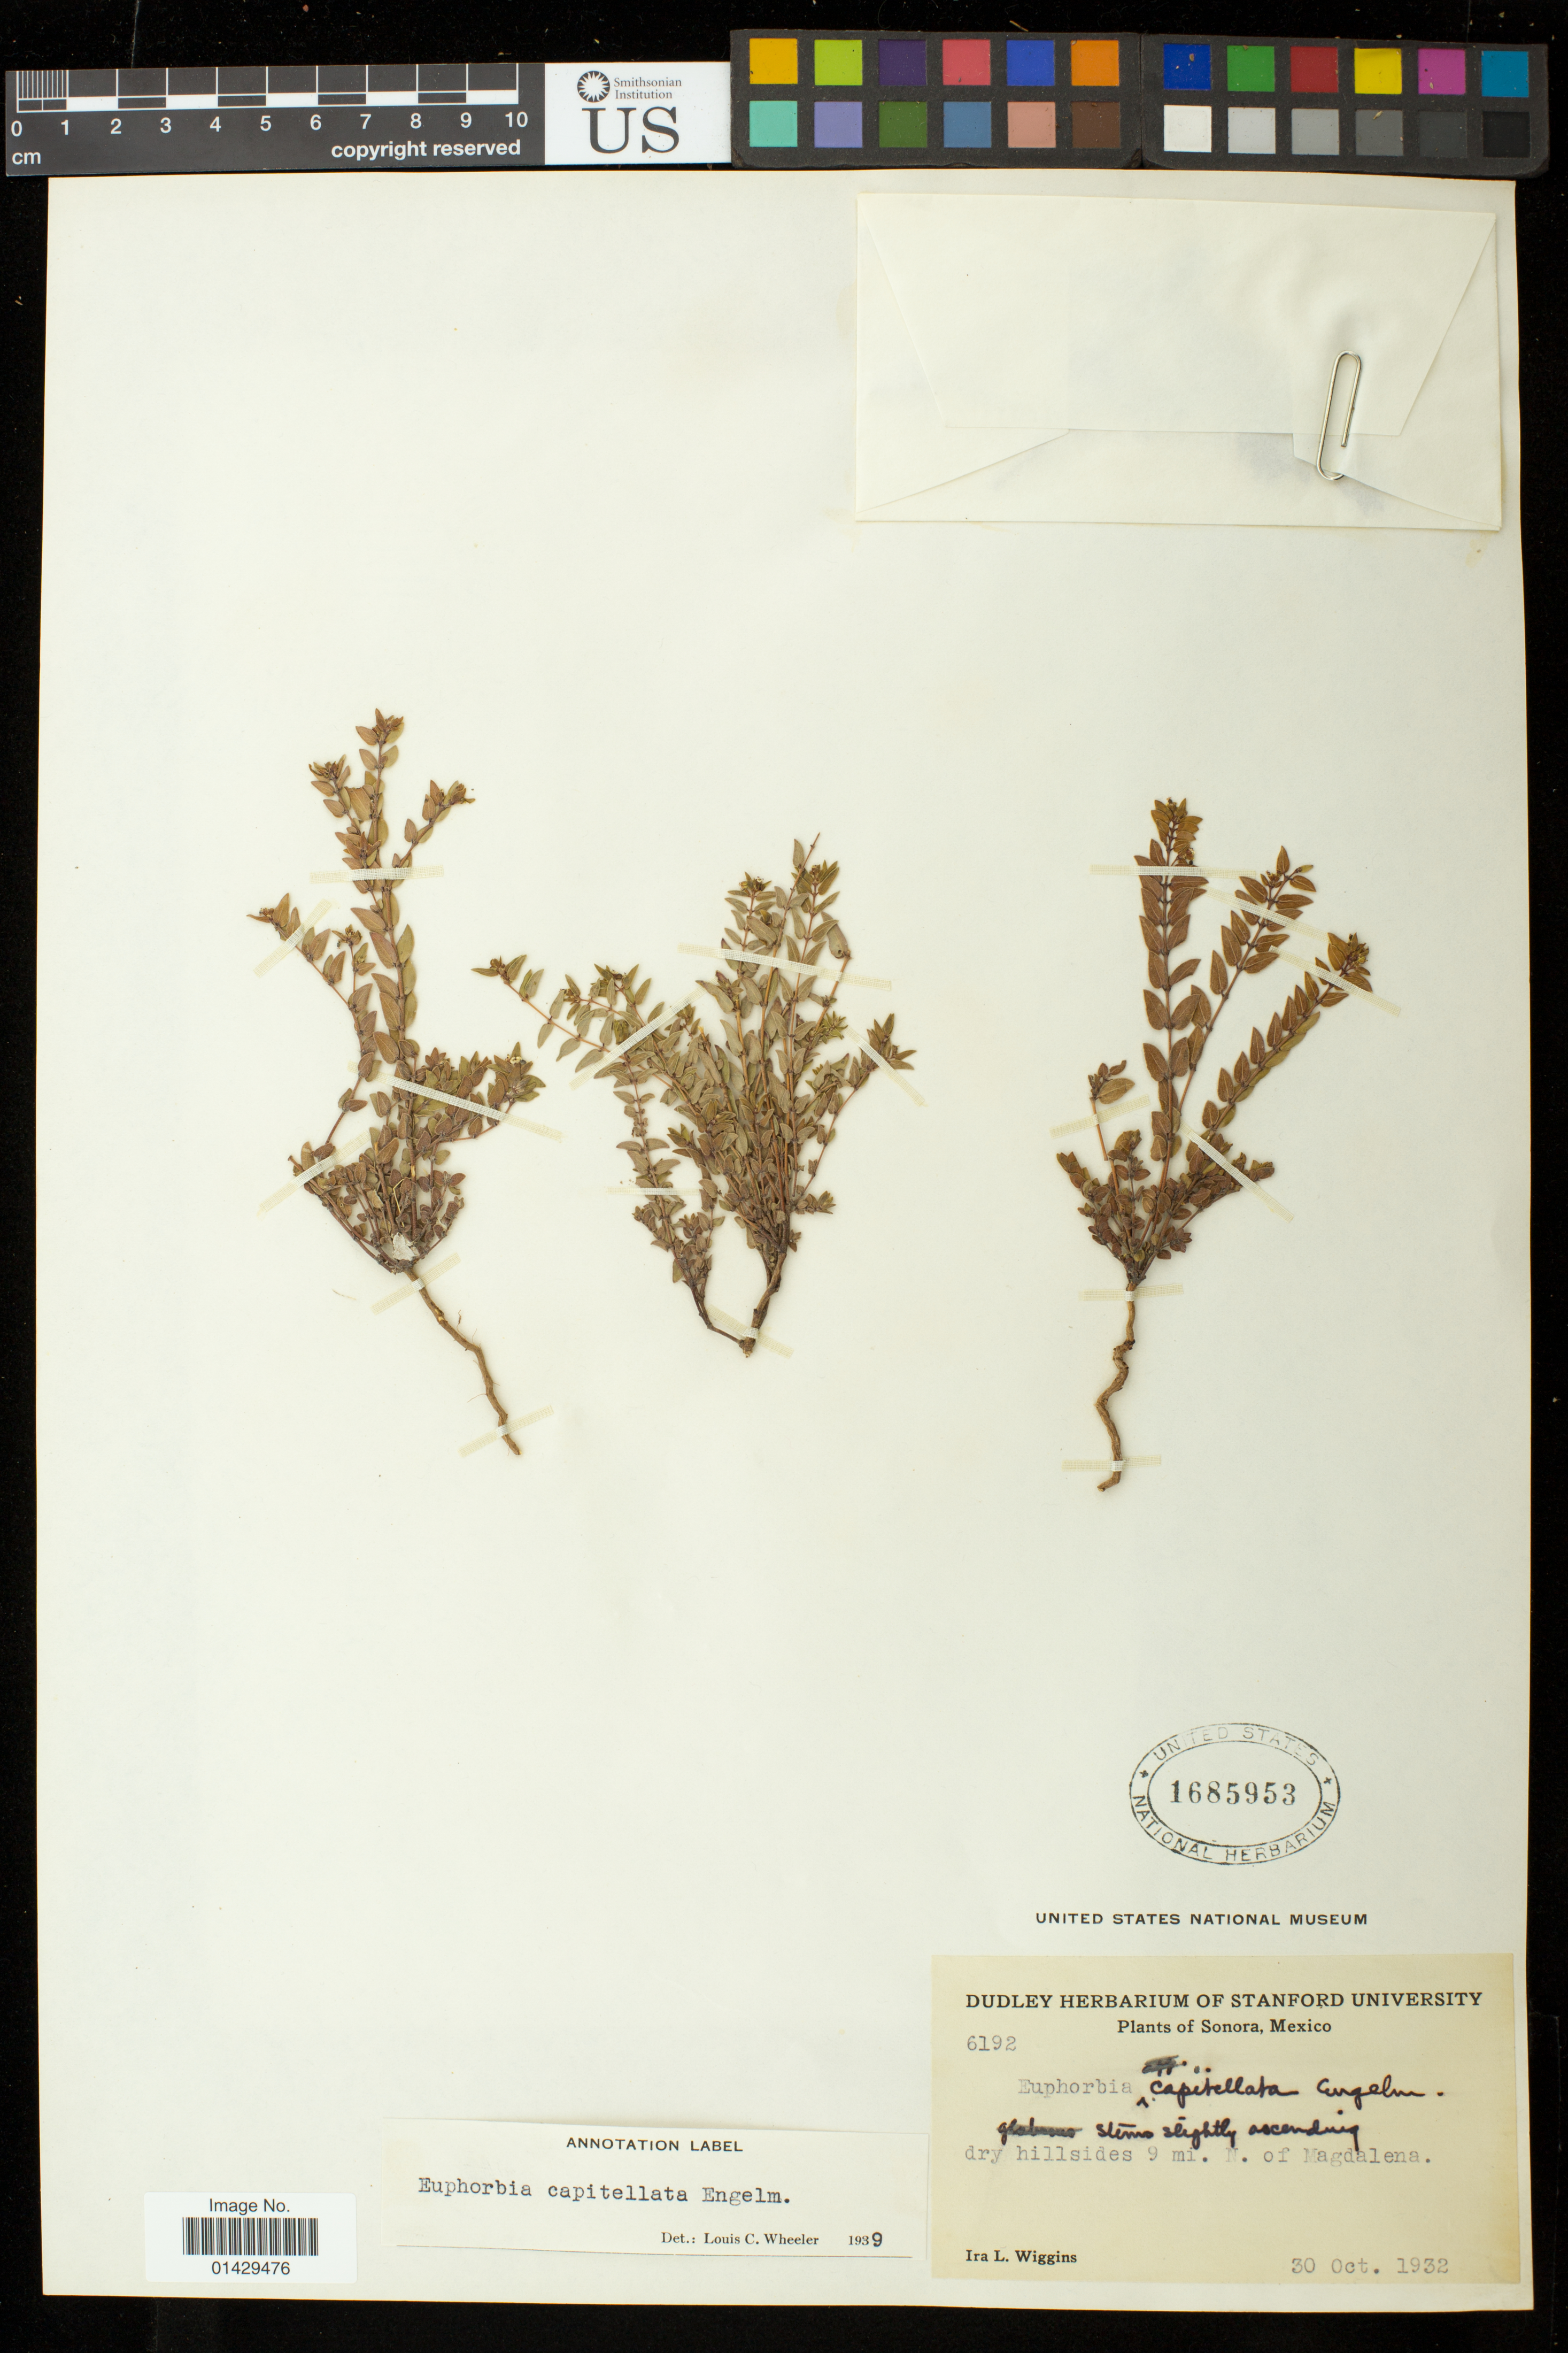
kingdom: Plantae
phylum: Tracheophyta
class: Magnoliopsida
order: Malpighiales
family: Euphorbiaceae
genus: Euphorbia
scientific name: Euphorbia capitellata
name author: Engelm. in Emory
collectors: I. L. Wiggins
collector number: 6192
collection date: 1932-10-30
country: Mexico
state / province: Sonora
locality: Dry hillsides 9 mi. N. of Magdalena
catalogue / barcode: US 1685953